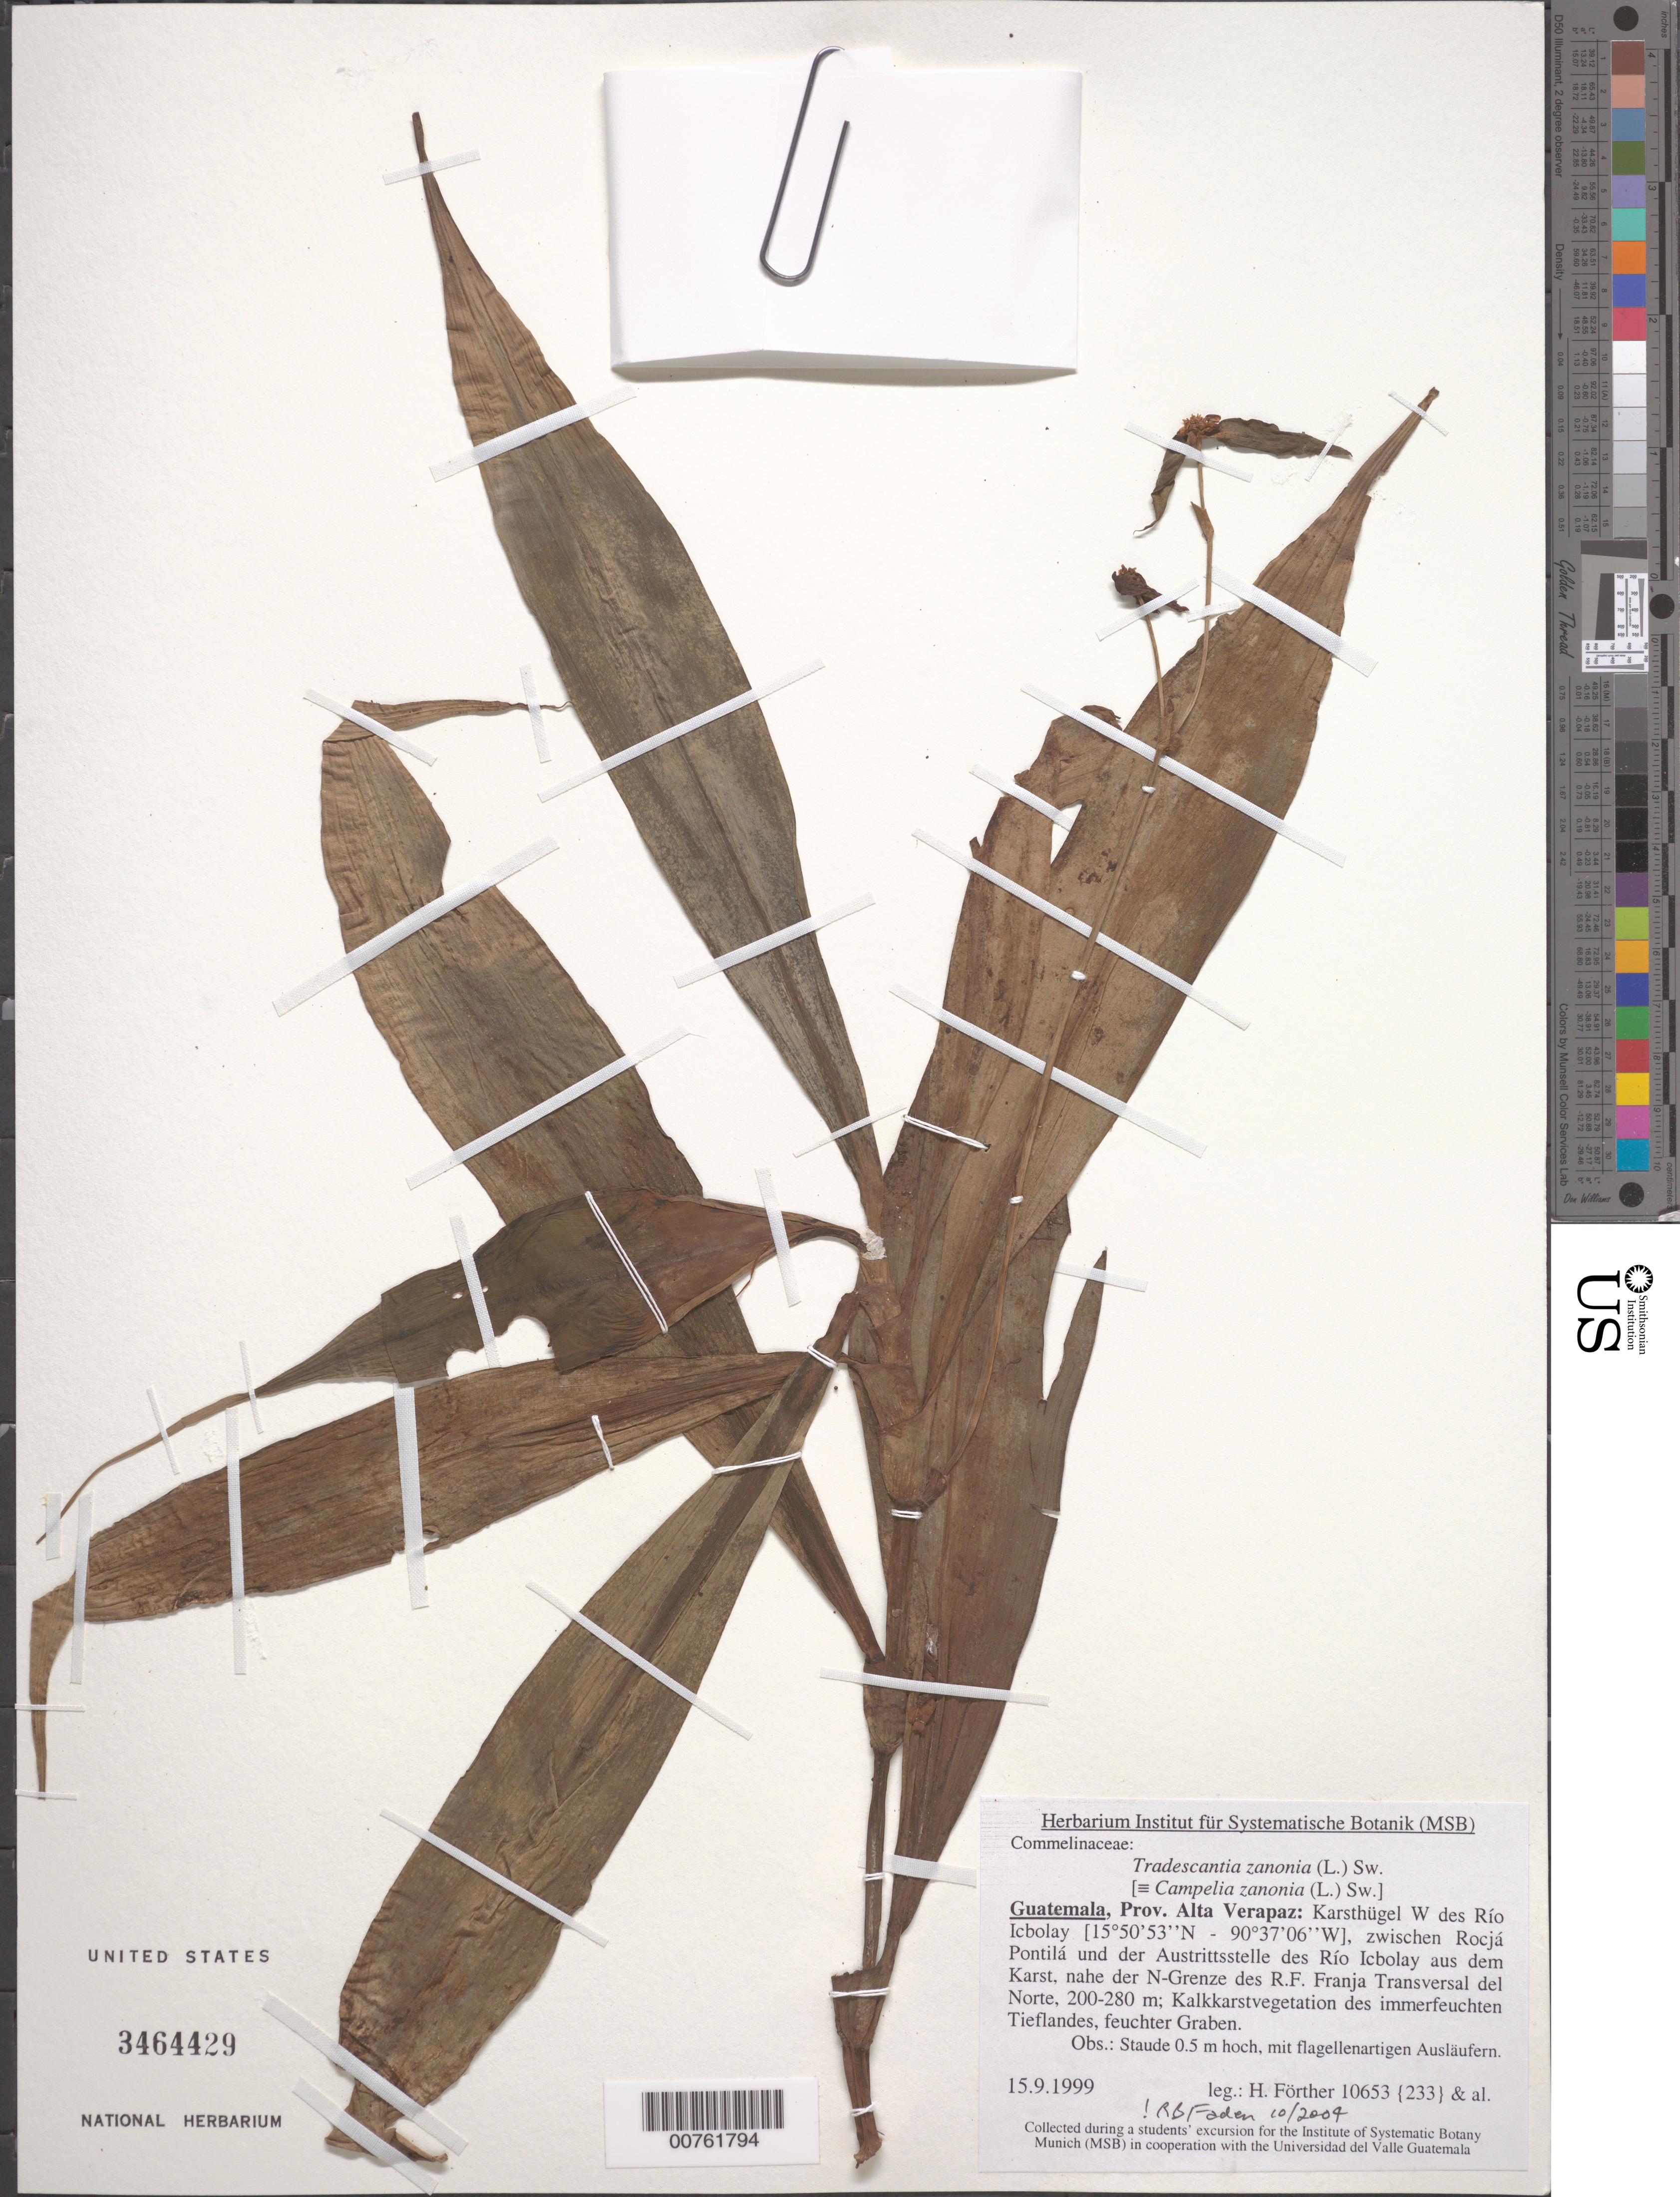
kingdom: Plantae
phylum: Tracheophyta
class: Liliopsida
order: Commelinales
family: Commelinaceae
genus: Tradescantia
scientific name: Tradescantia zanonia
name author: (L.) Sw.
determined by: Faden, Robert B., (US), Smithsonian Institution - National Museum of Natural History (UNITED STATES)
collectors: H. Fôrther et al.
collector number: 10653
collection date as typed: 15 Sep 1999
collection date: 1999-09-15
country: Guatemala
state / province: Alta Verapaz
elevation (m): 200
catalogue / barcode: US 3464429